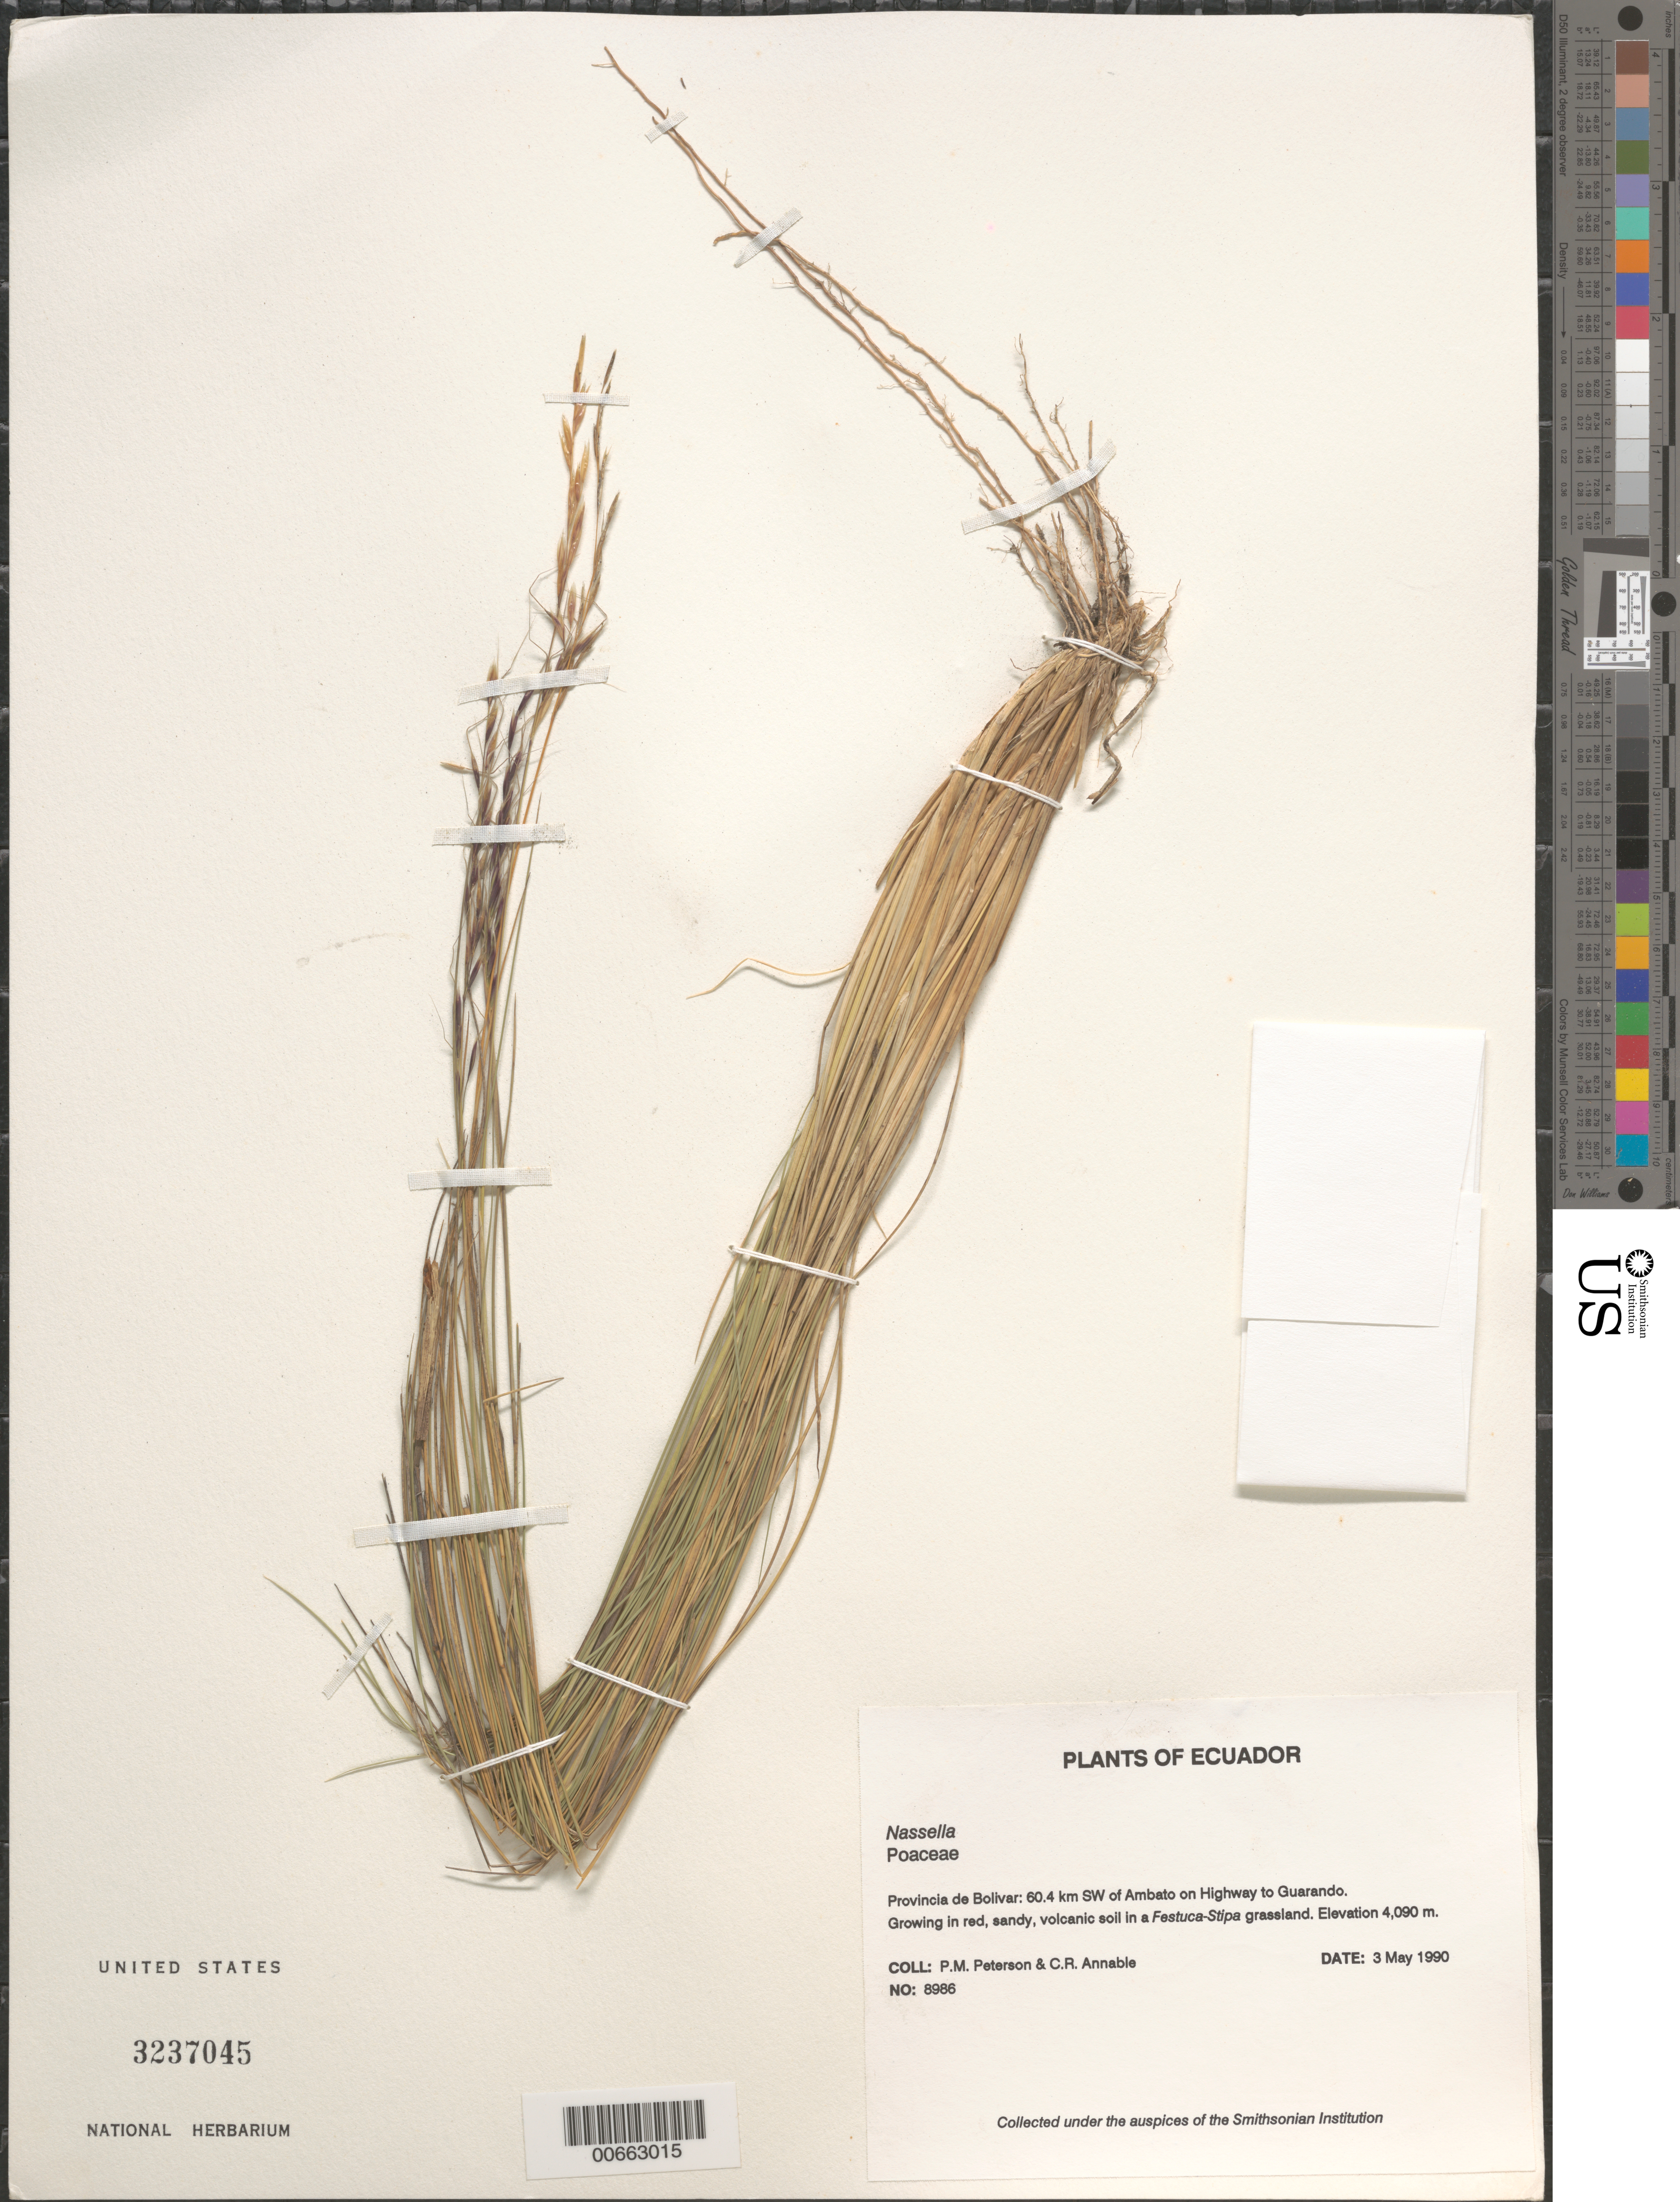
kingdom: Plantae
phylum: Tracheophyta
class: Liliopsida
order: Poales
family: Poaceae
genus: Nassella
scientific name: Nassella sp.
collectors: P. M. Peterson & C. R. Annable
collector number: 08986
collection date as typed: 03 May 1990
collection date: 1990-05-03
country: Ecuador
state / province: Bolivar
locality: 60.4 km SW of Ambato on Highway to Guarando.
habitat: Growing in red, sandy, volcanic soil in a Festuca-Stipa grassland.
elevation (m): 4090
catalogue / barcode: US 3237045